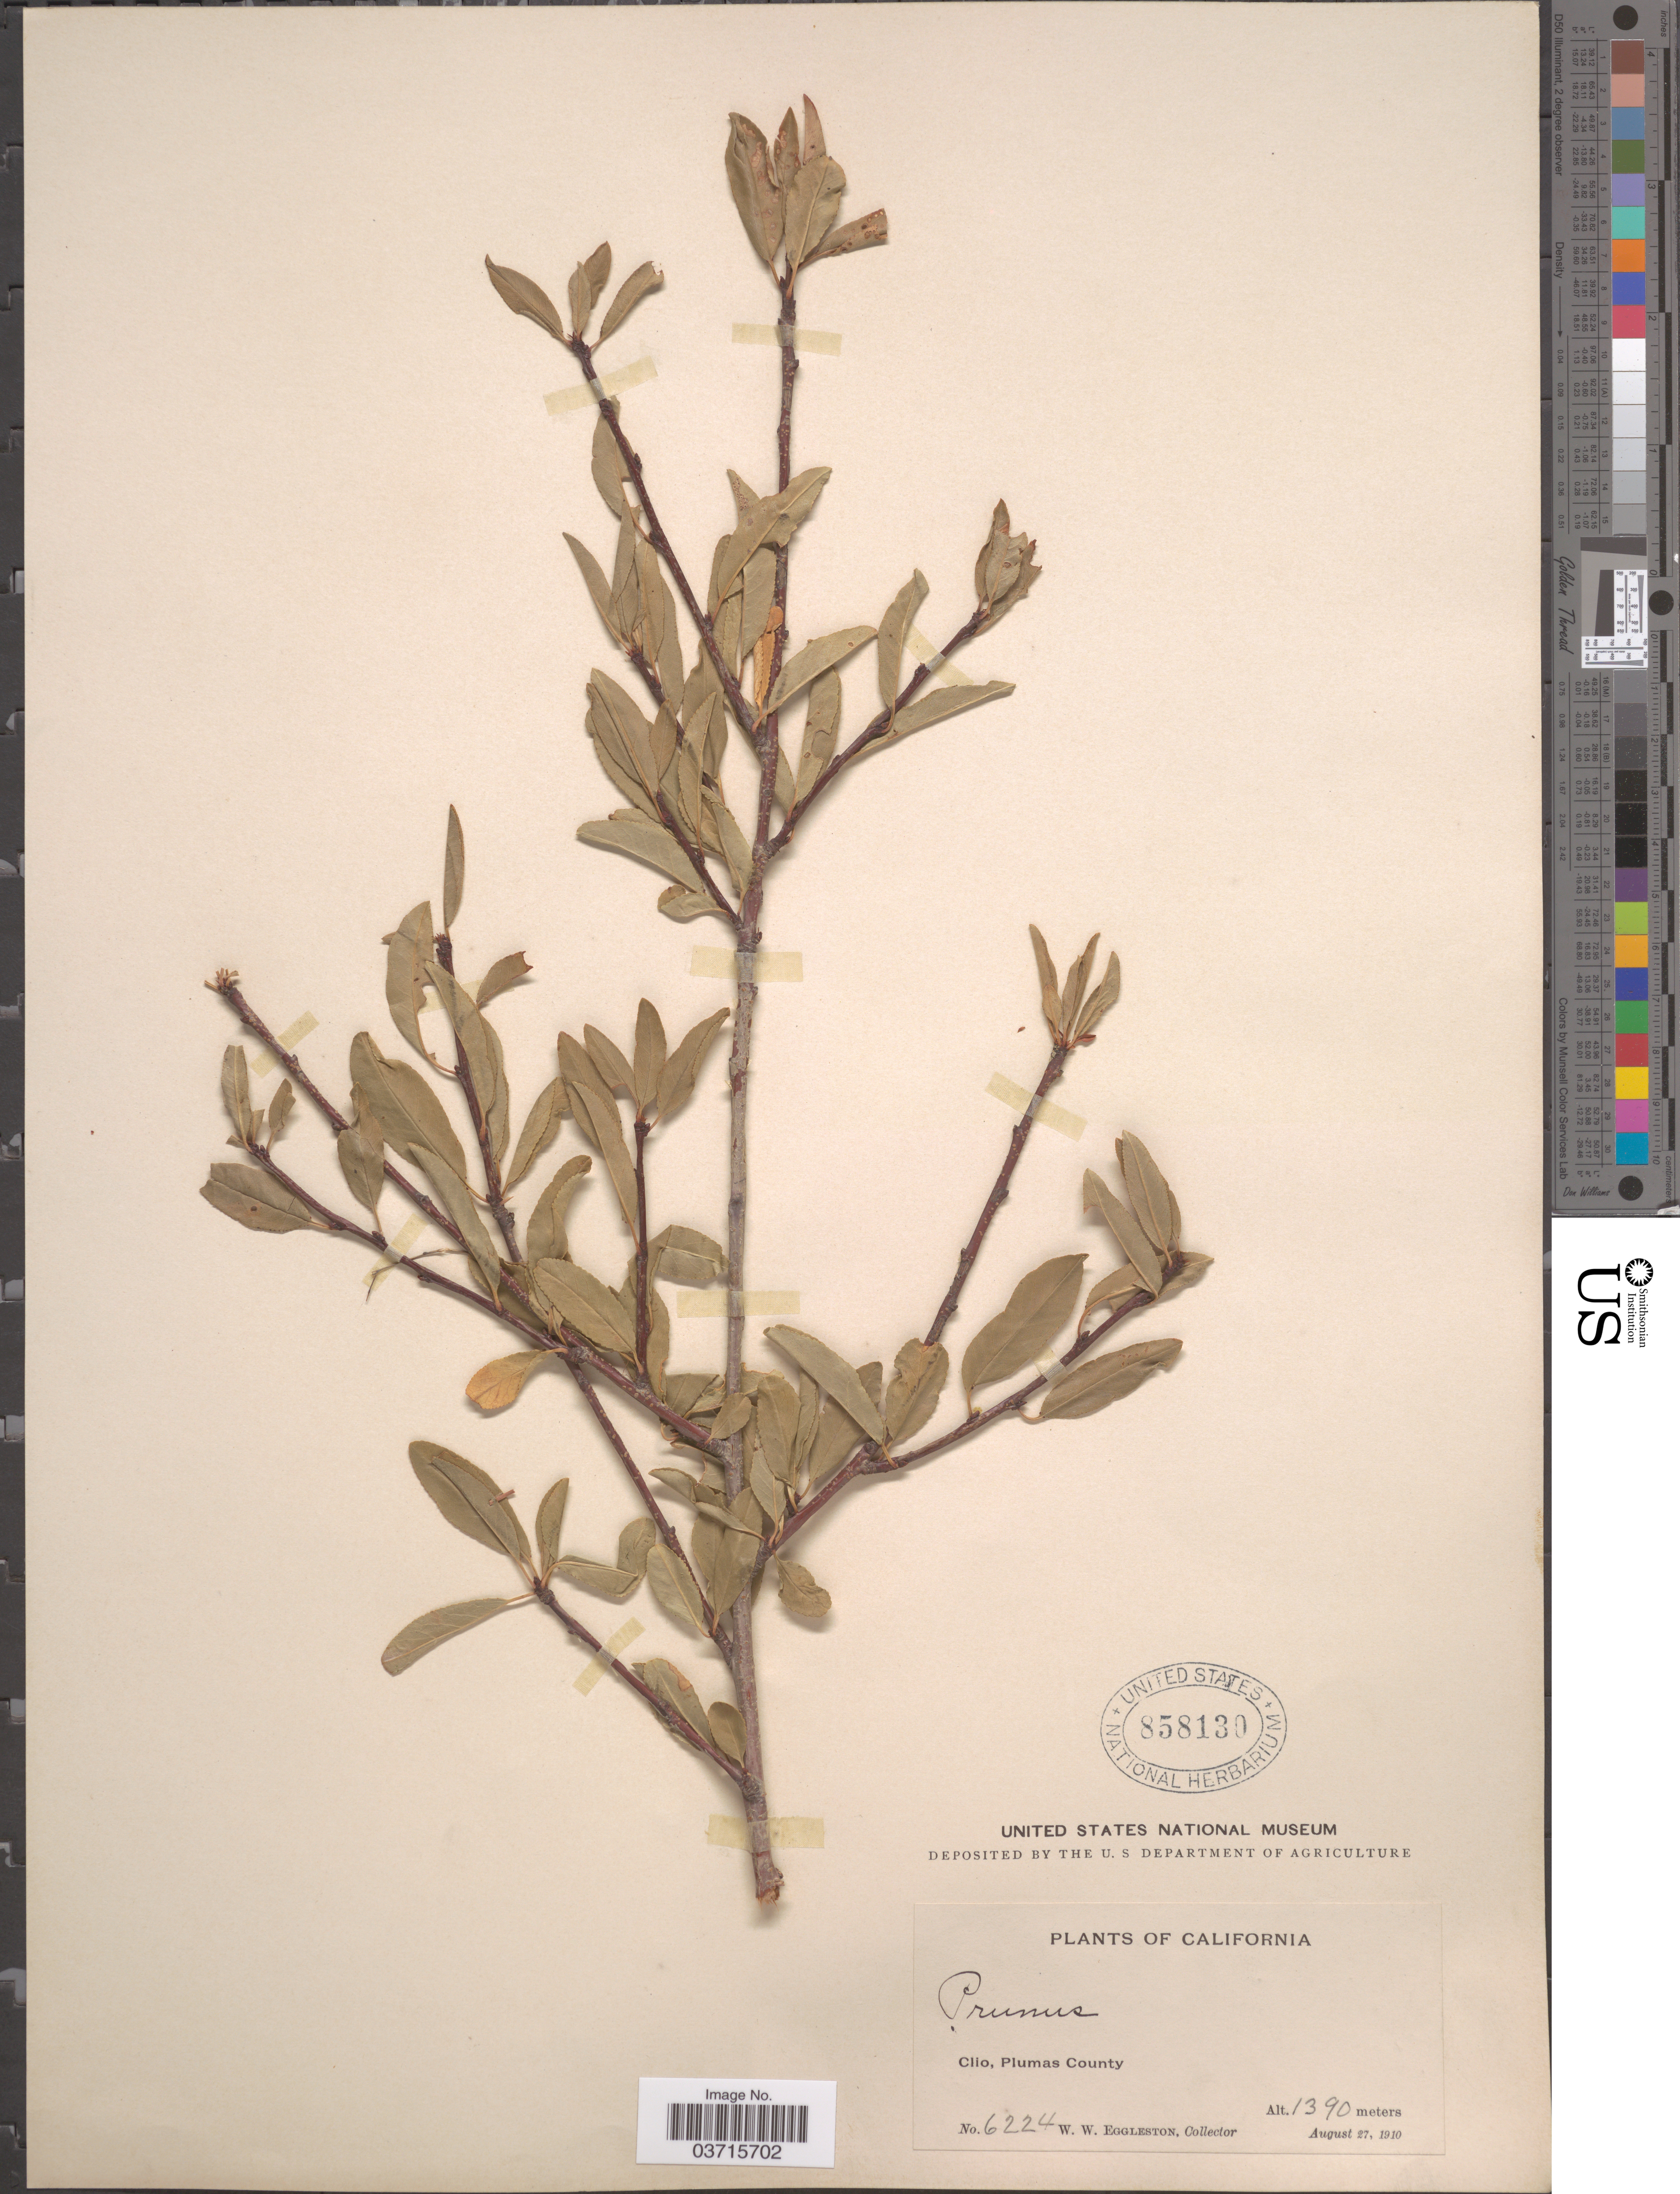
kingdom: Plantae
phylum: Tracheophyta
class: Magnoliopsida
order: Rosales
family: Rosaceae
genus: Prunus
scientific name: Prunus emarginata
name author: (Douglas ex Hook.) Eaton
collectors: W. W. Eggleston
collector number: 6224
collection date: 1910-08-27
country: United States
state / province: California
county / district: Plumas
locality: Clio, Plumas County.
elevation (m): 1390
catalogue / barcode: US 858130